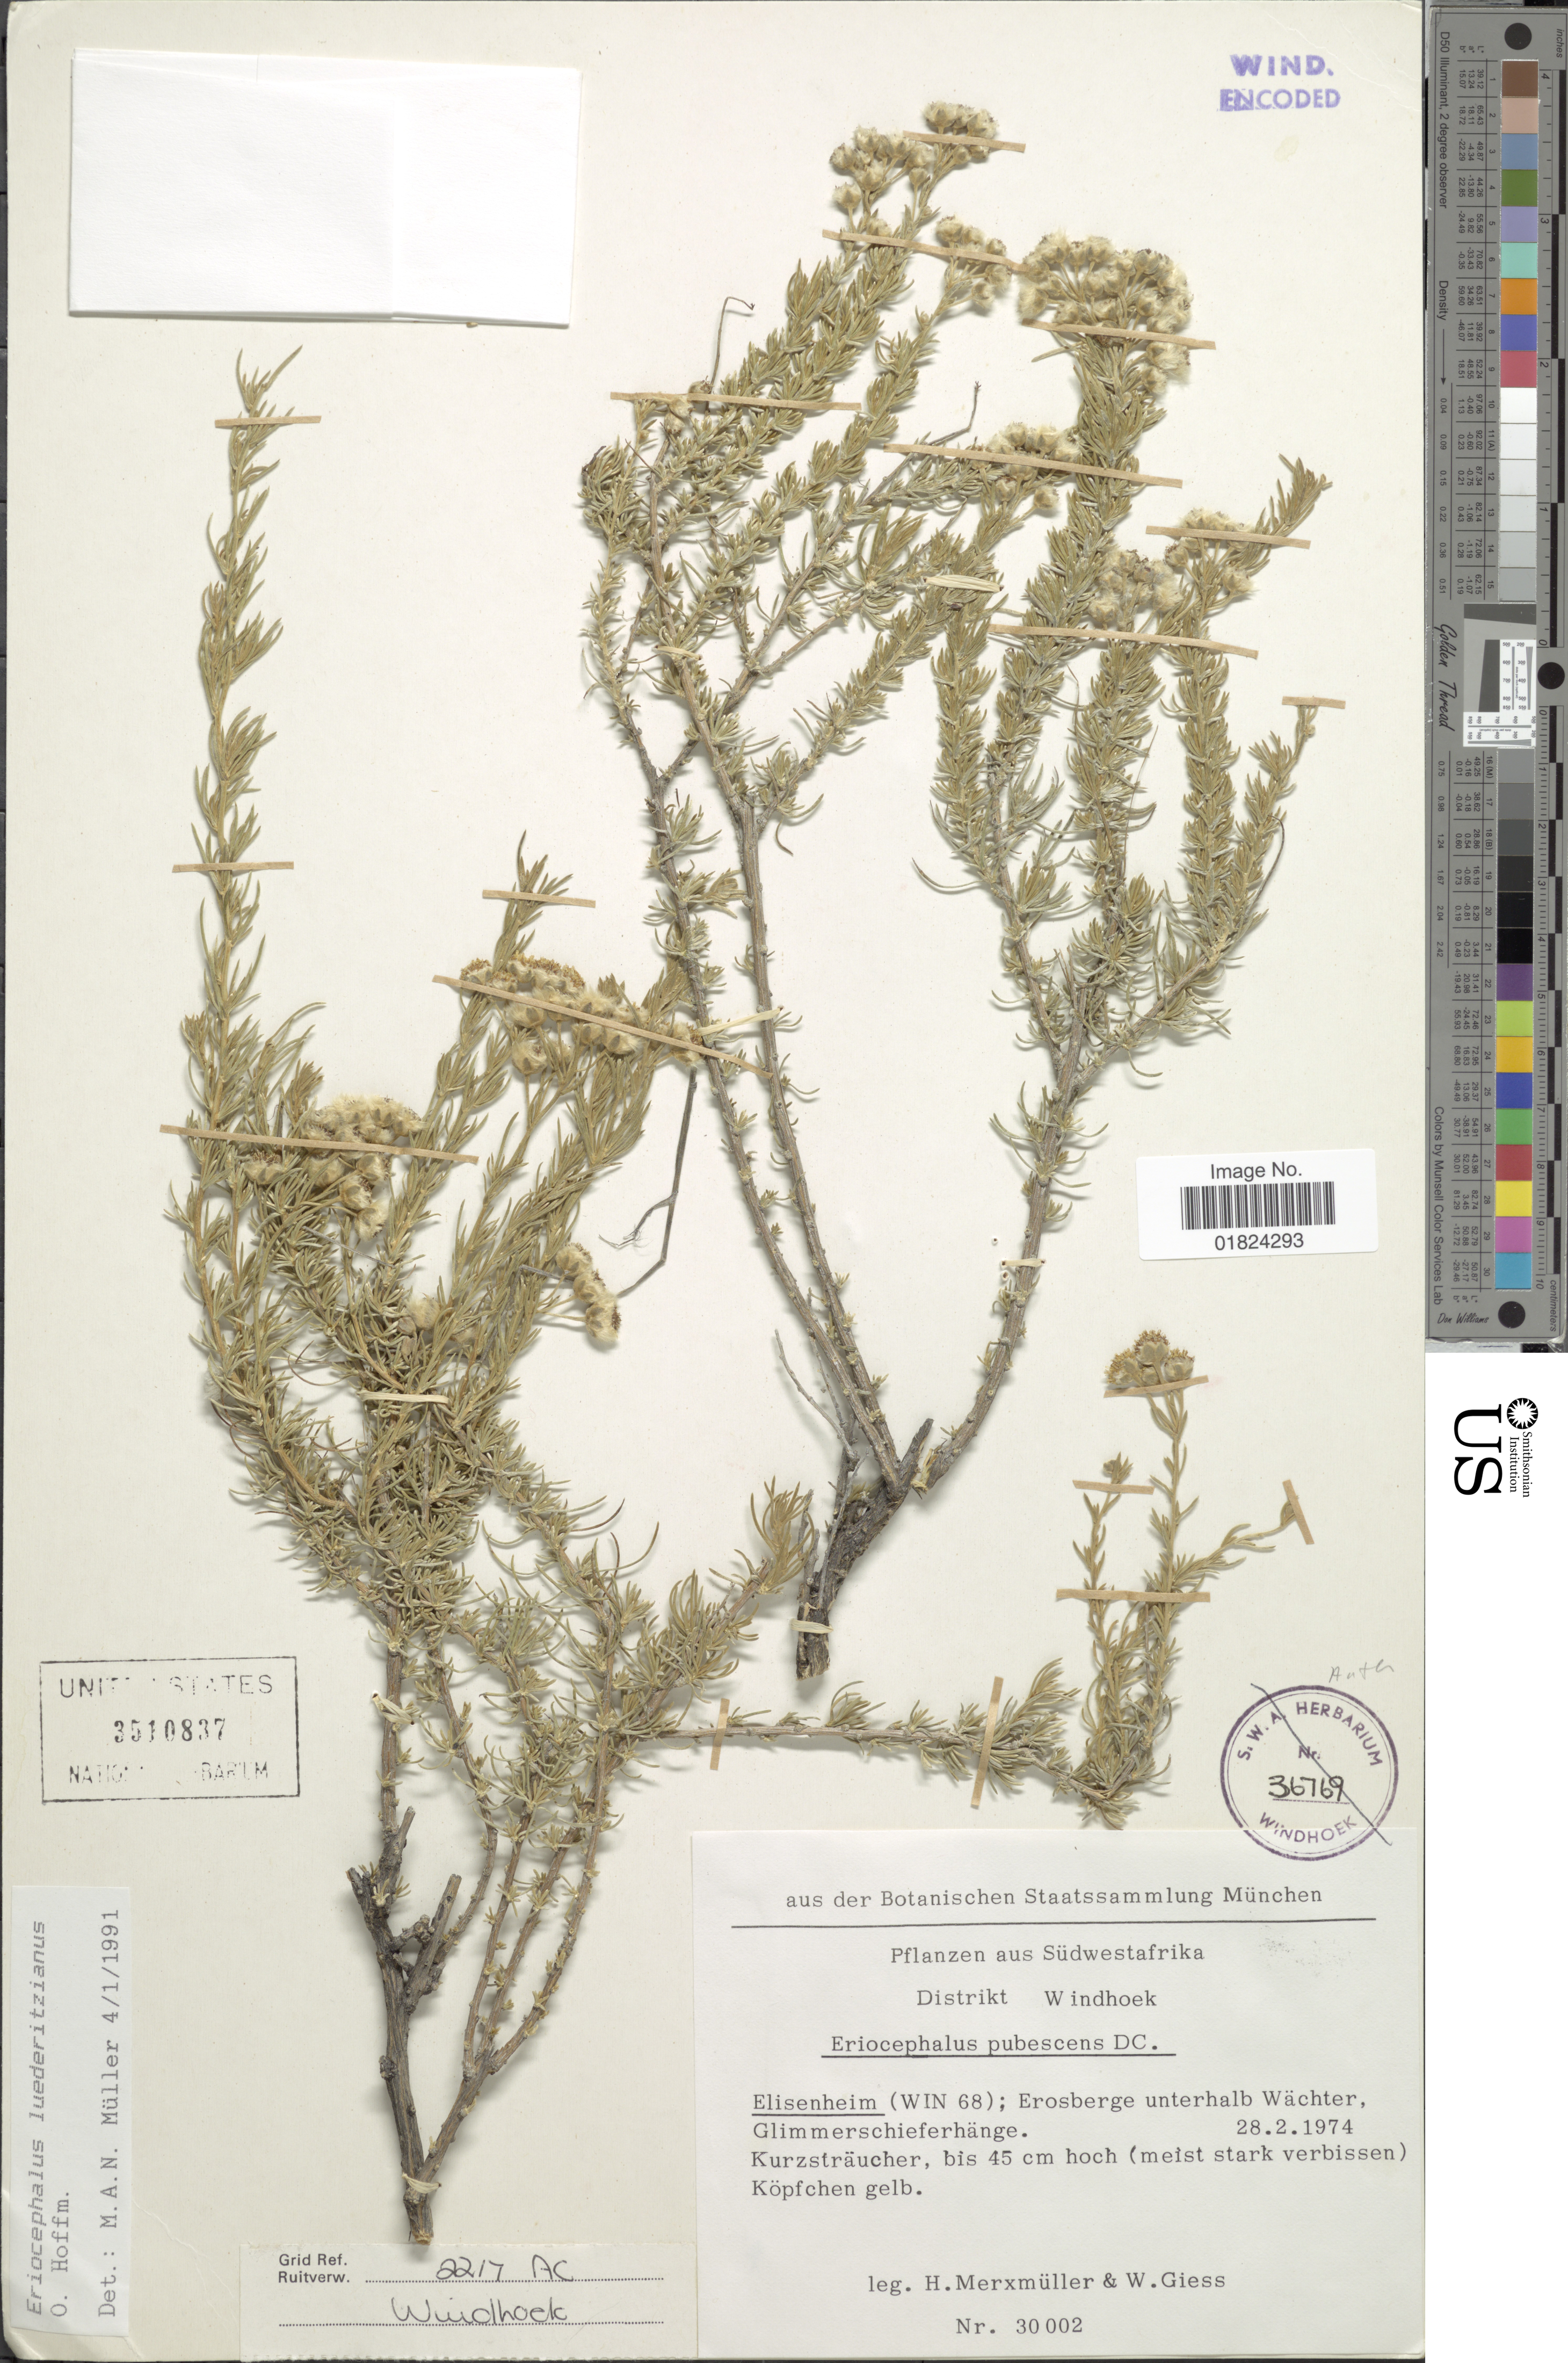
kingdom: Plantae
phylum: Tracheophyta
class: Magnoliopsida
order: Asterales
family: Asteraceae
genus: Eriocephalus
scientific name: Eriocephalus pubescens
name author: DC.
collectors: H. Merxmüller & W. Giess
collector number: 30002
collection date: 1974-02-28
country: Namibia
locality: District Windhoek, Elisenheim (WIN 68); Erosberge unterhalb Wachter, Glimmerschieferhange, Kurzstraucher, Kopfchen gelb.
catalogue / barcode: US 3510837